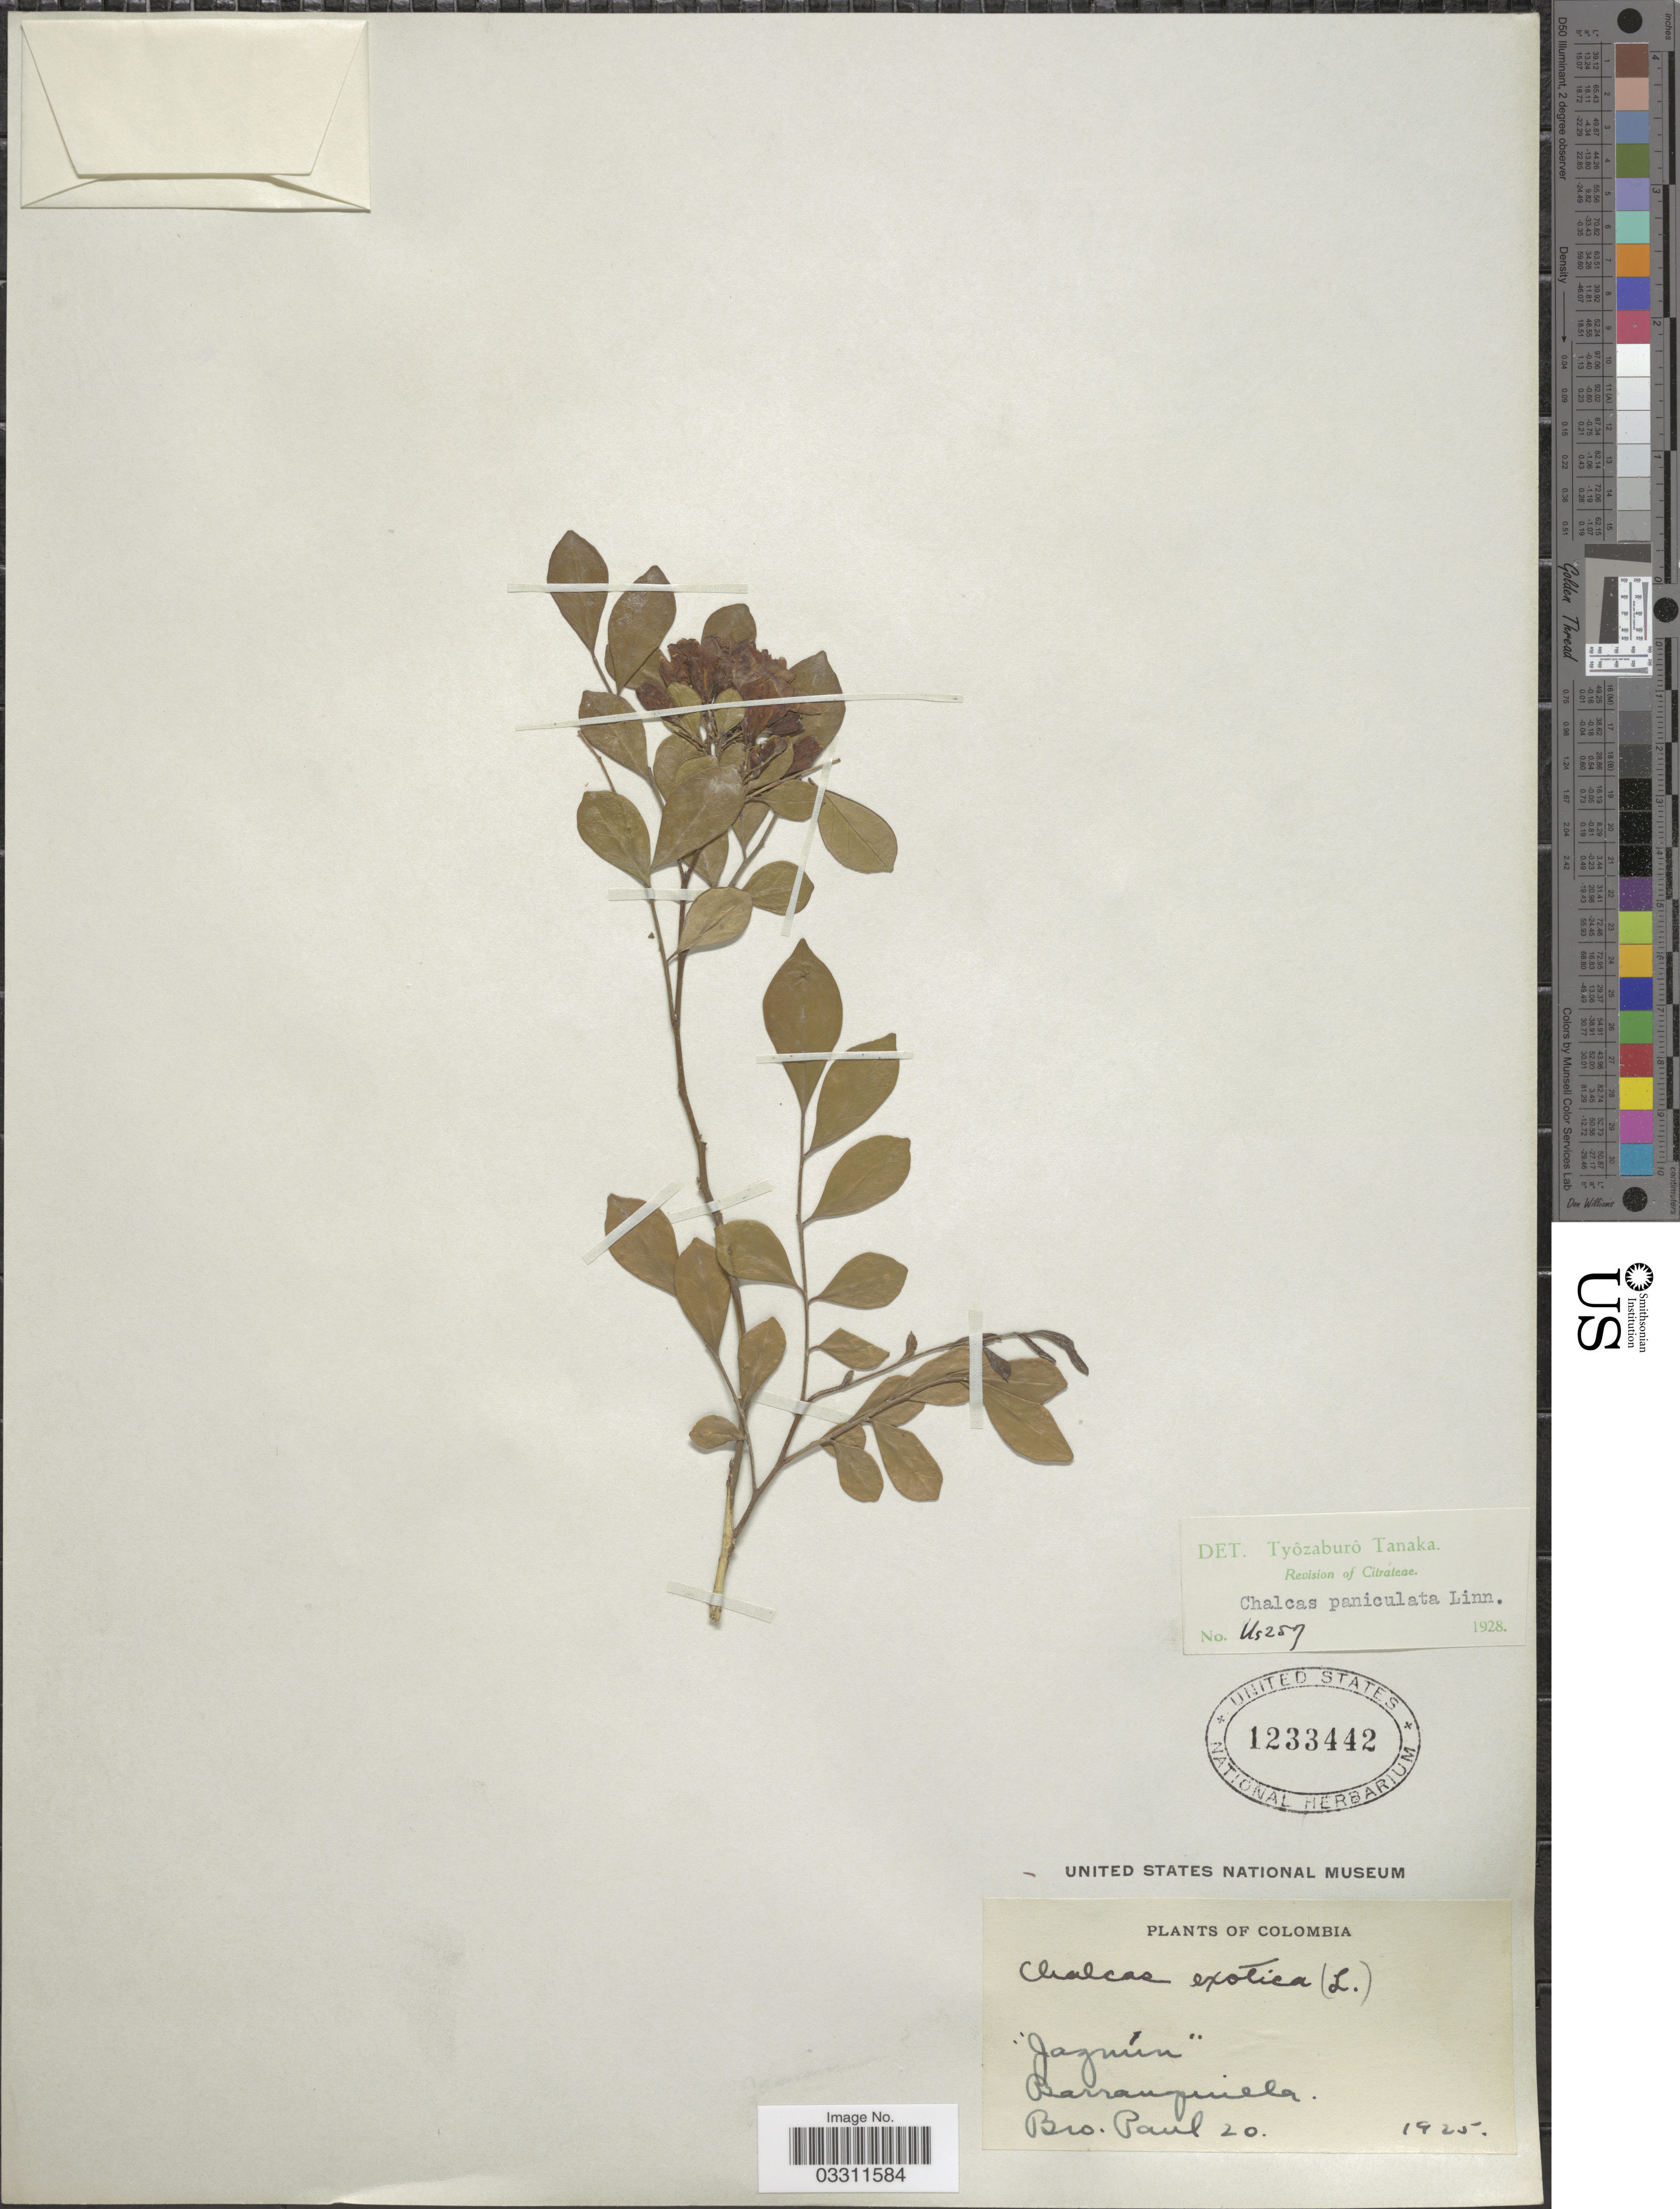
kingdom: Plantae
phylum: Tracheophyta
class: Magnoliopsida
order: Sapindales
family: Rutaceae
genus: Murraya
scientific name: Murraya paniculata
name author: (L.) Jack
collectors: B. Paul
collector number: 20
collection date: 1925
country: Colombia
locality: jaquún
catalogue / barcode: US 1233442